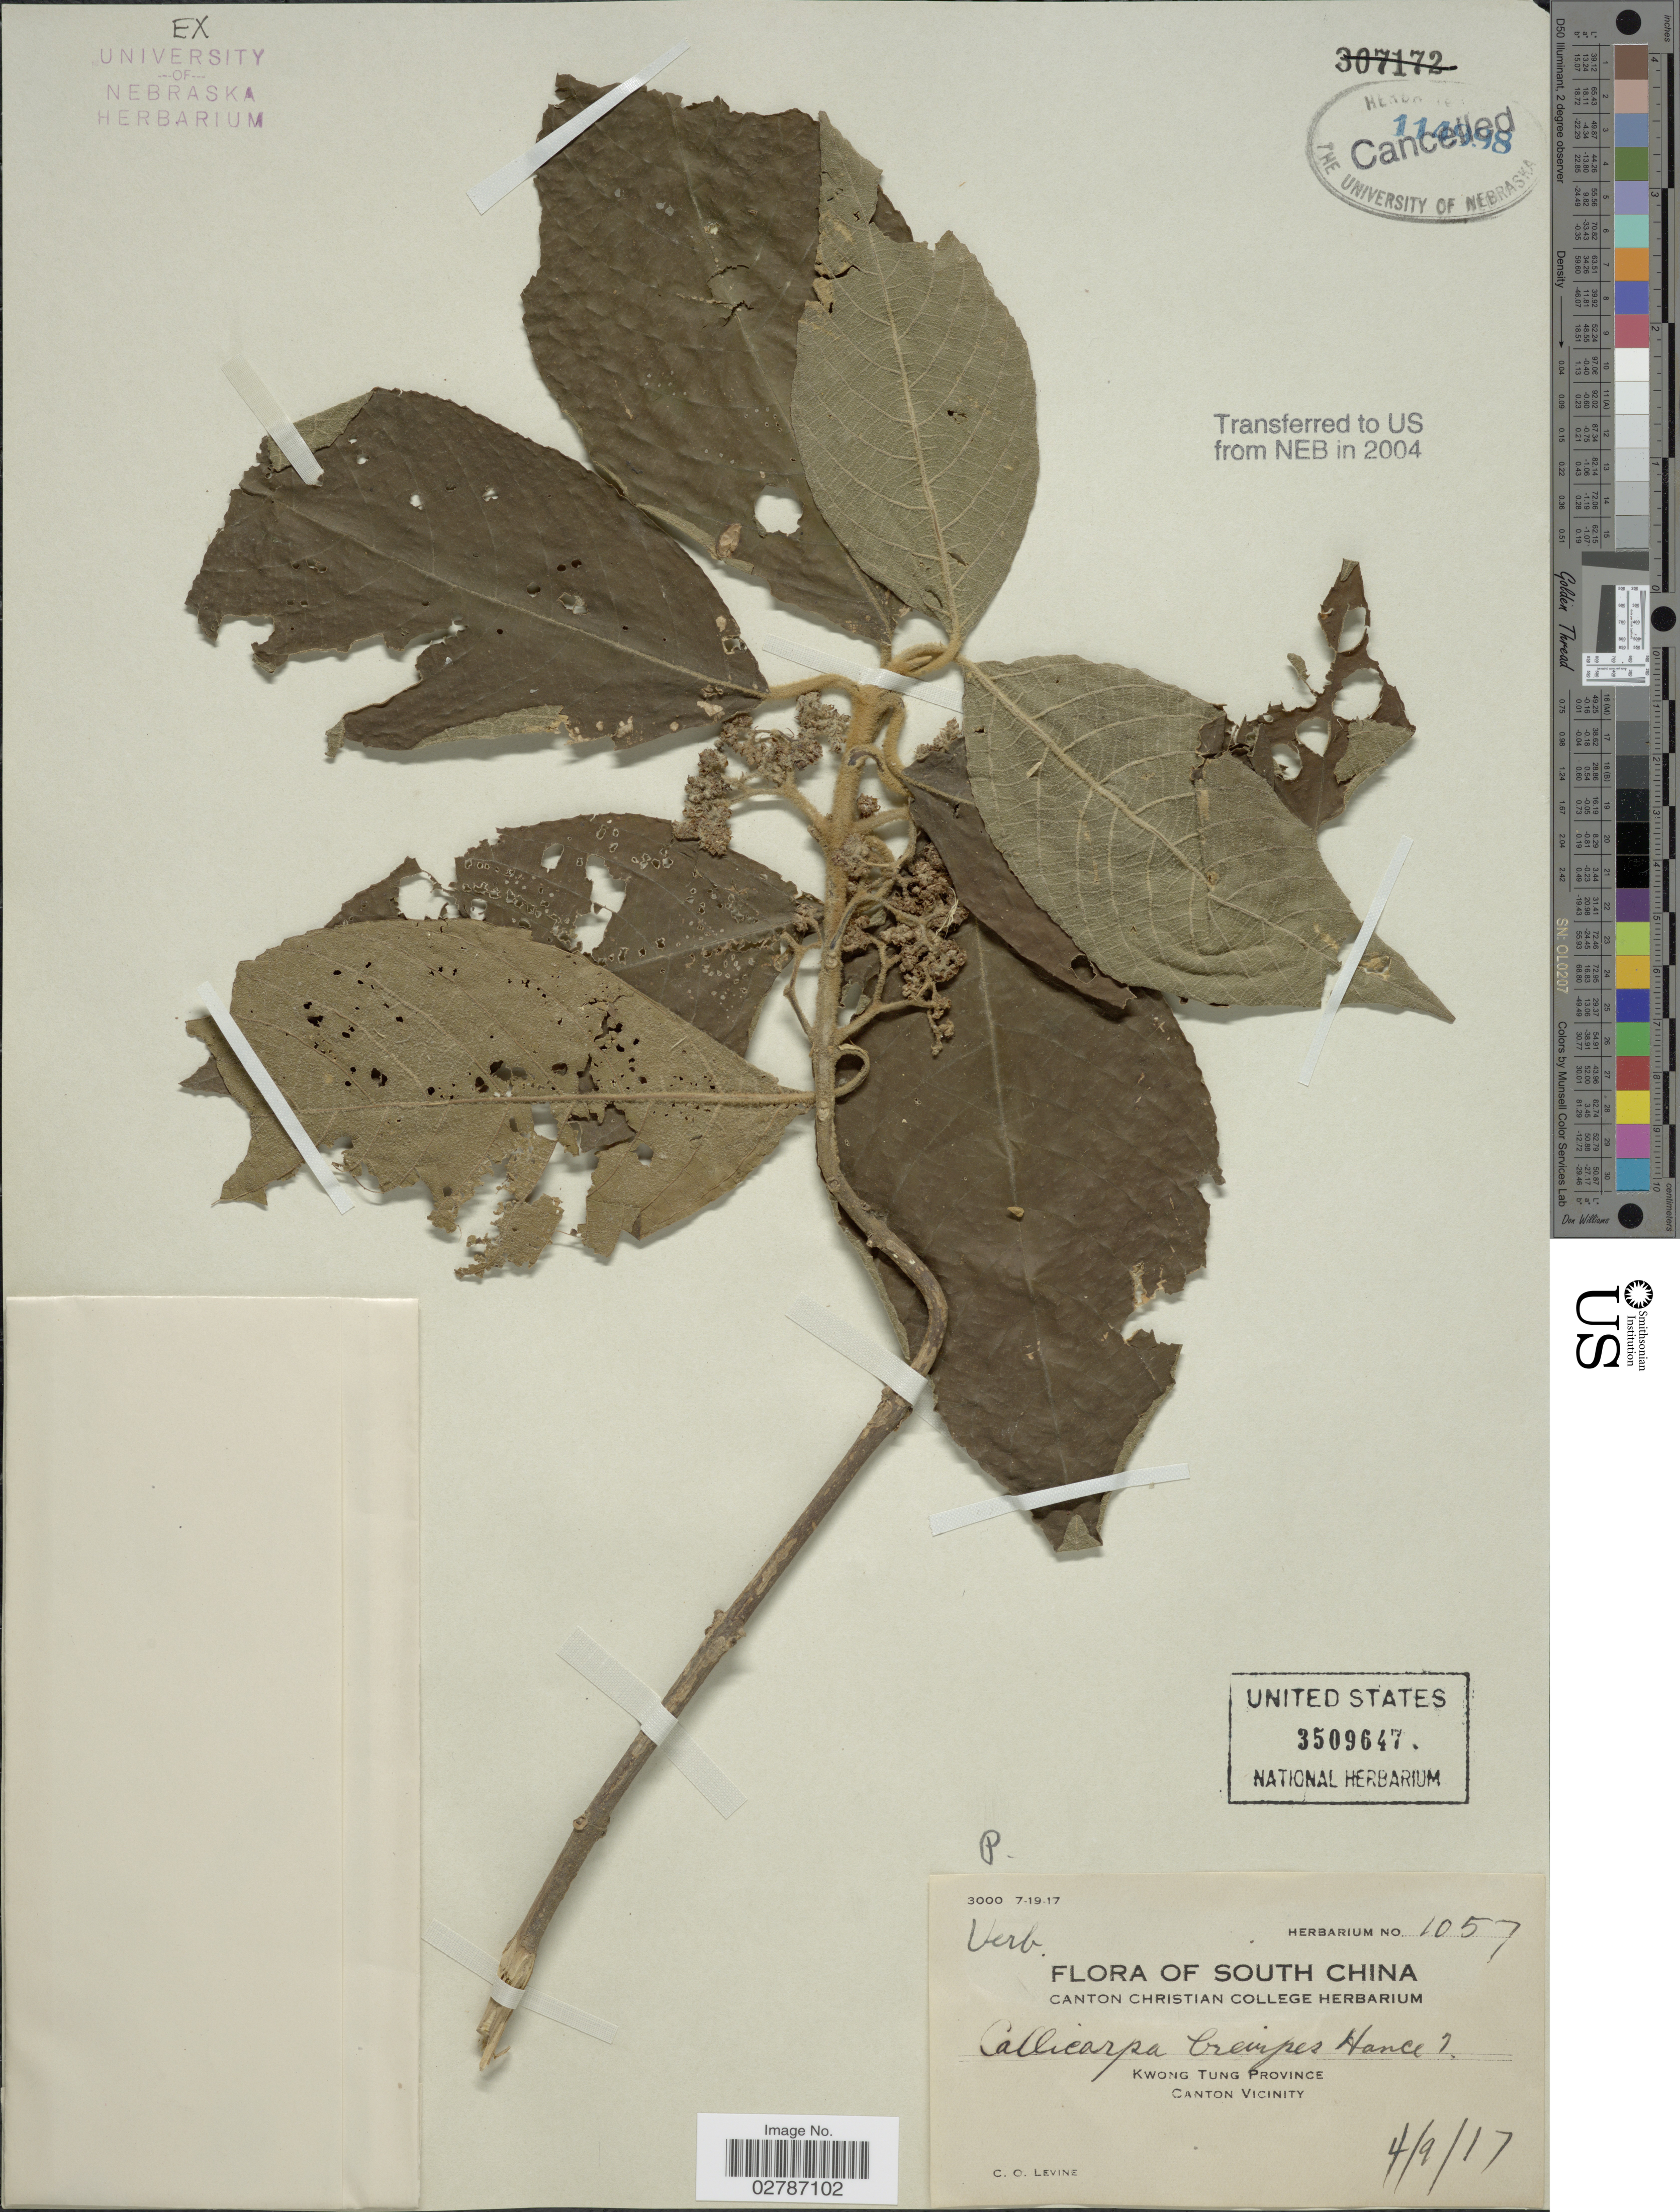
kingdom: Plantae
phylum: Tracheophyta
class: Magnoliopsida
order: Lamiales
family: Lamiaceae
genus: Callicarpa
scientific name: Callicarpa brevipes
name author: (Benth.) Hance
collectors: C. O. Levine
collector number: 1057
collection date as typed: Transcribed d/m/y: 4/9/17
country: China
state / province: Guangdong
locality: South China. Kwong Tung Province. Canton Vicinity.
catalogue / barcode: US 3509647